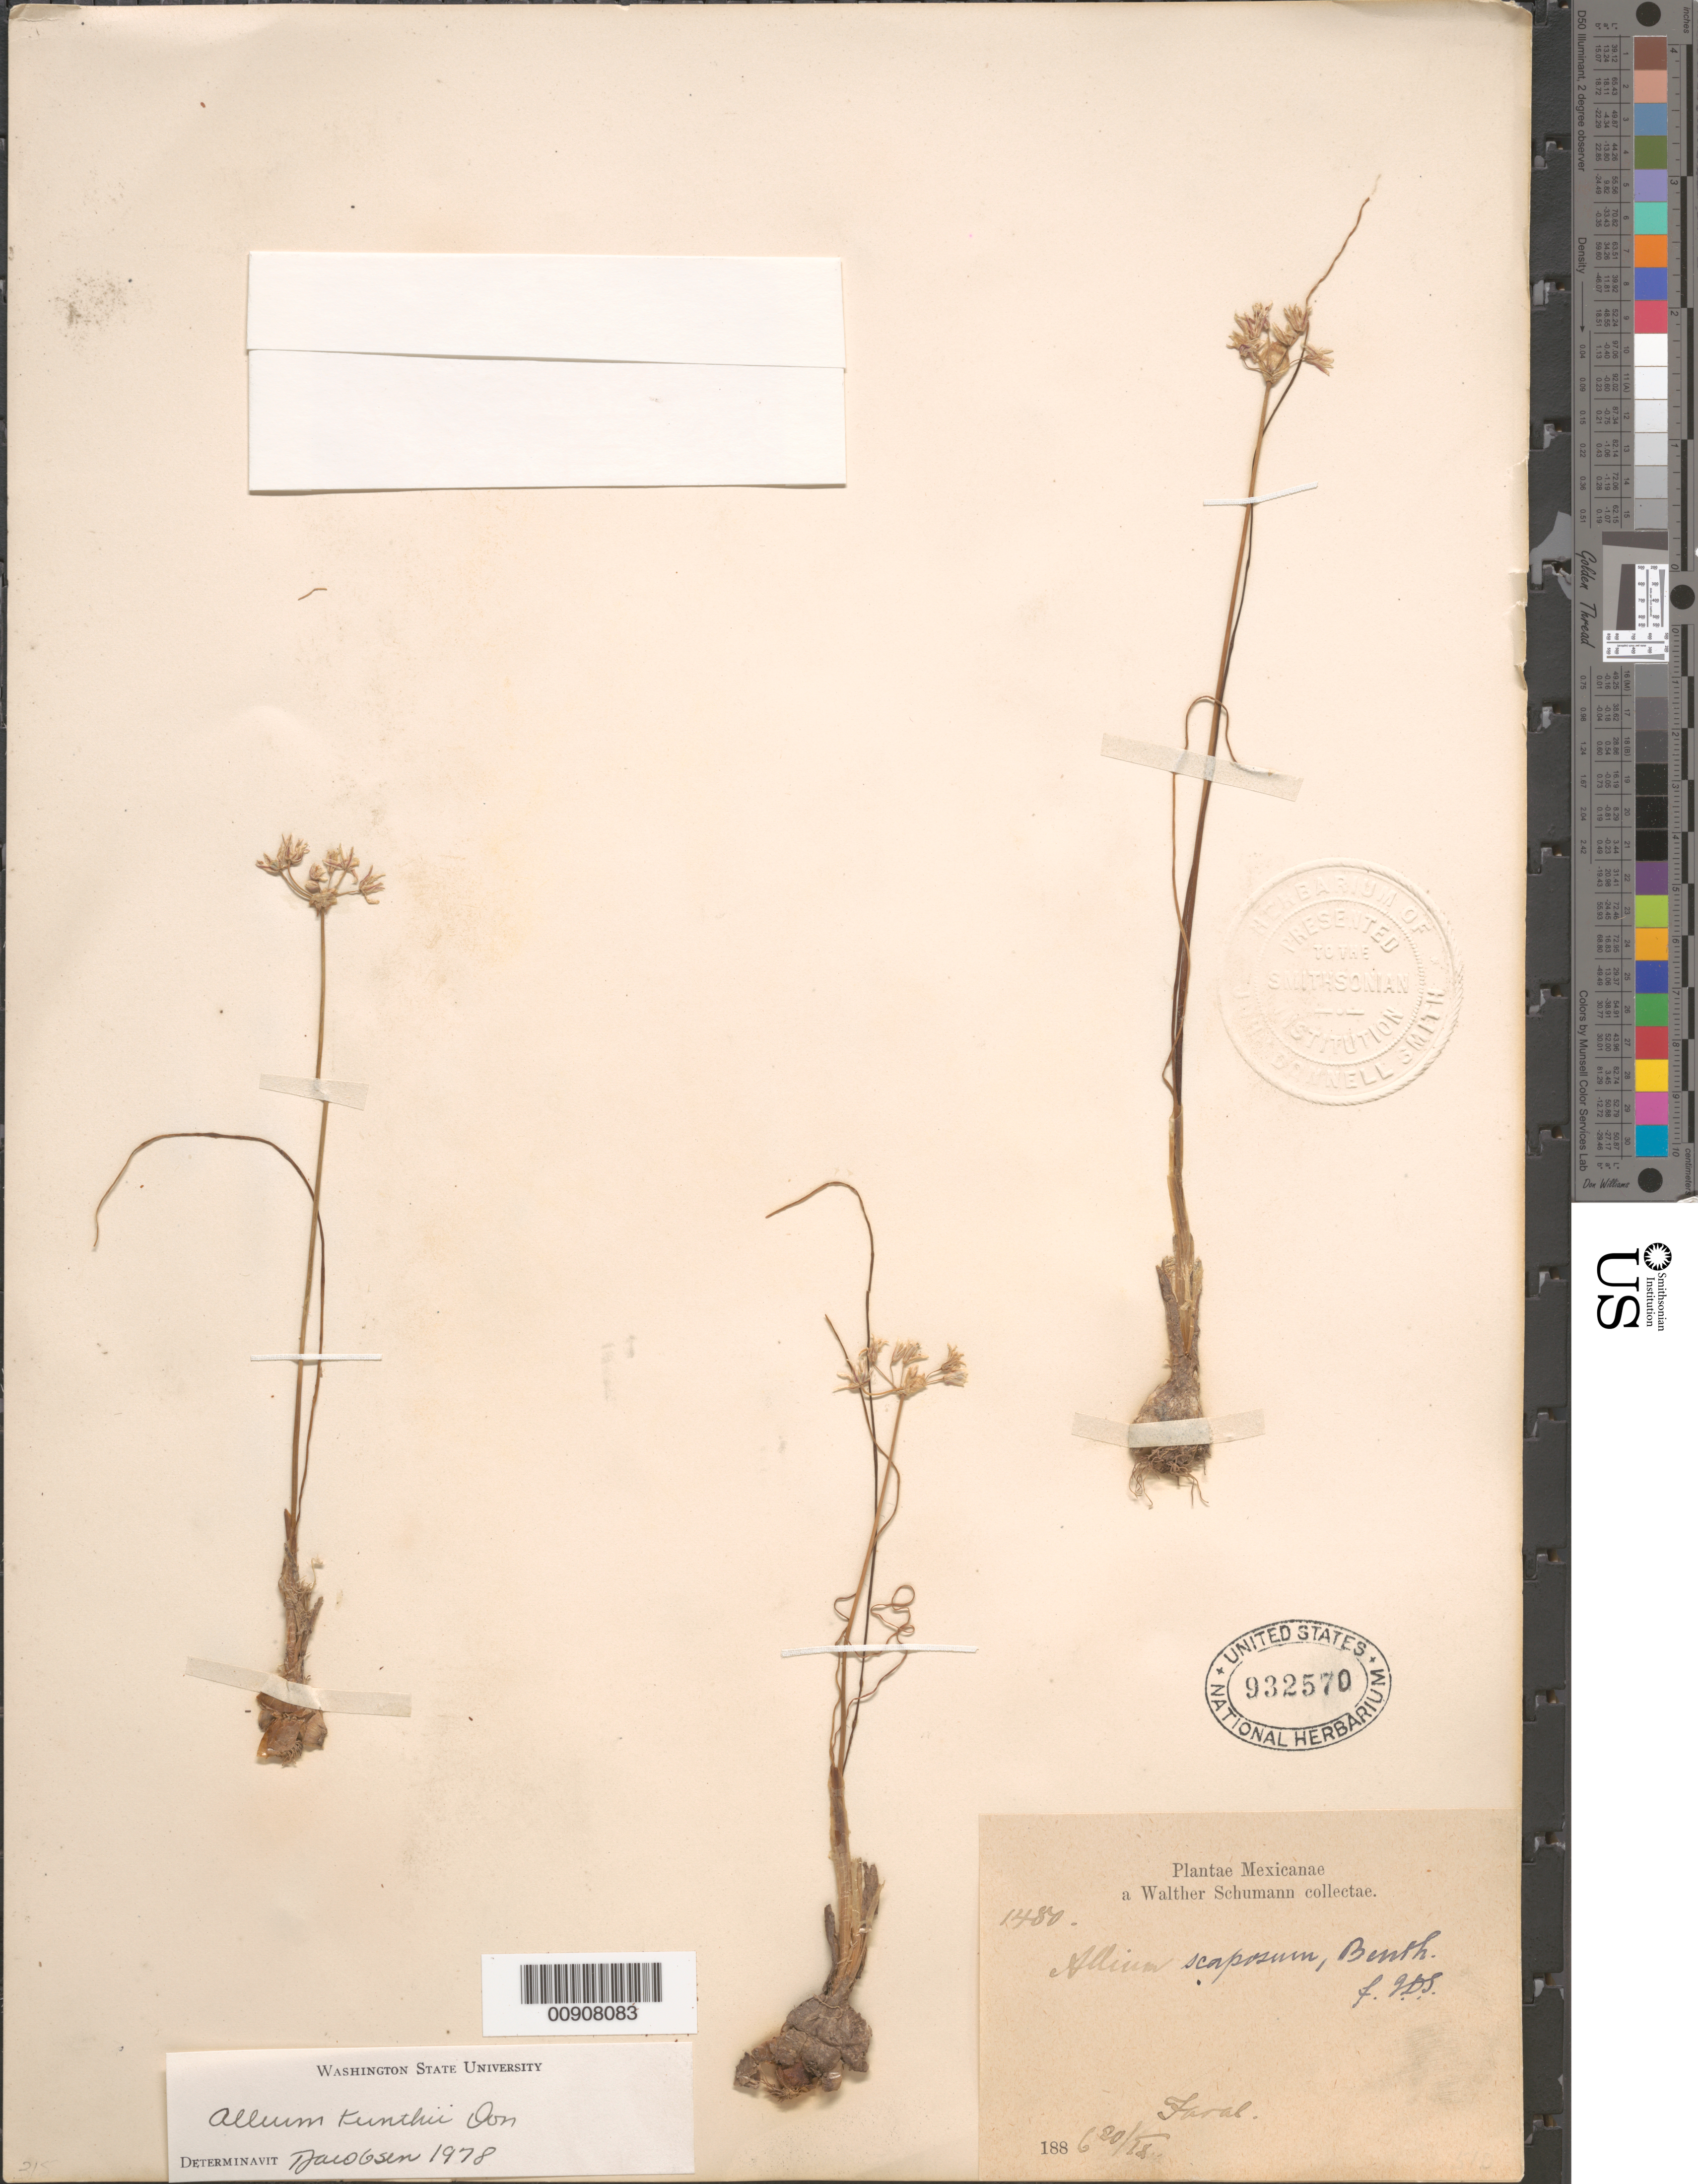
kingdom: Plantae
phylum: Tracheophyta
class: Liliopsida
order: Asparagales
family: Amaryllidaceae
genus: Allium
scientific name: Allium kunthii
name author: G. Don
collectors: W. Schumann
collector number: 1480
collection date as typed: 20 Sep 1886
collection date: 1886-09-20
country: Mexico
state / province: Guanajuato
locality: Jaral.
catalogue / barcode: US 932570